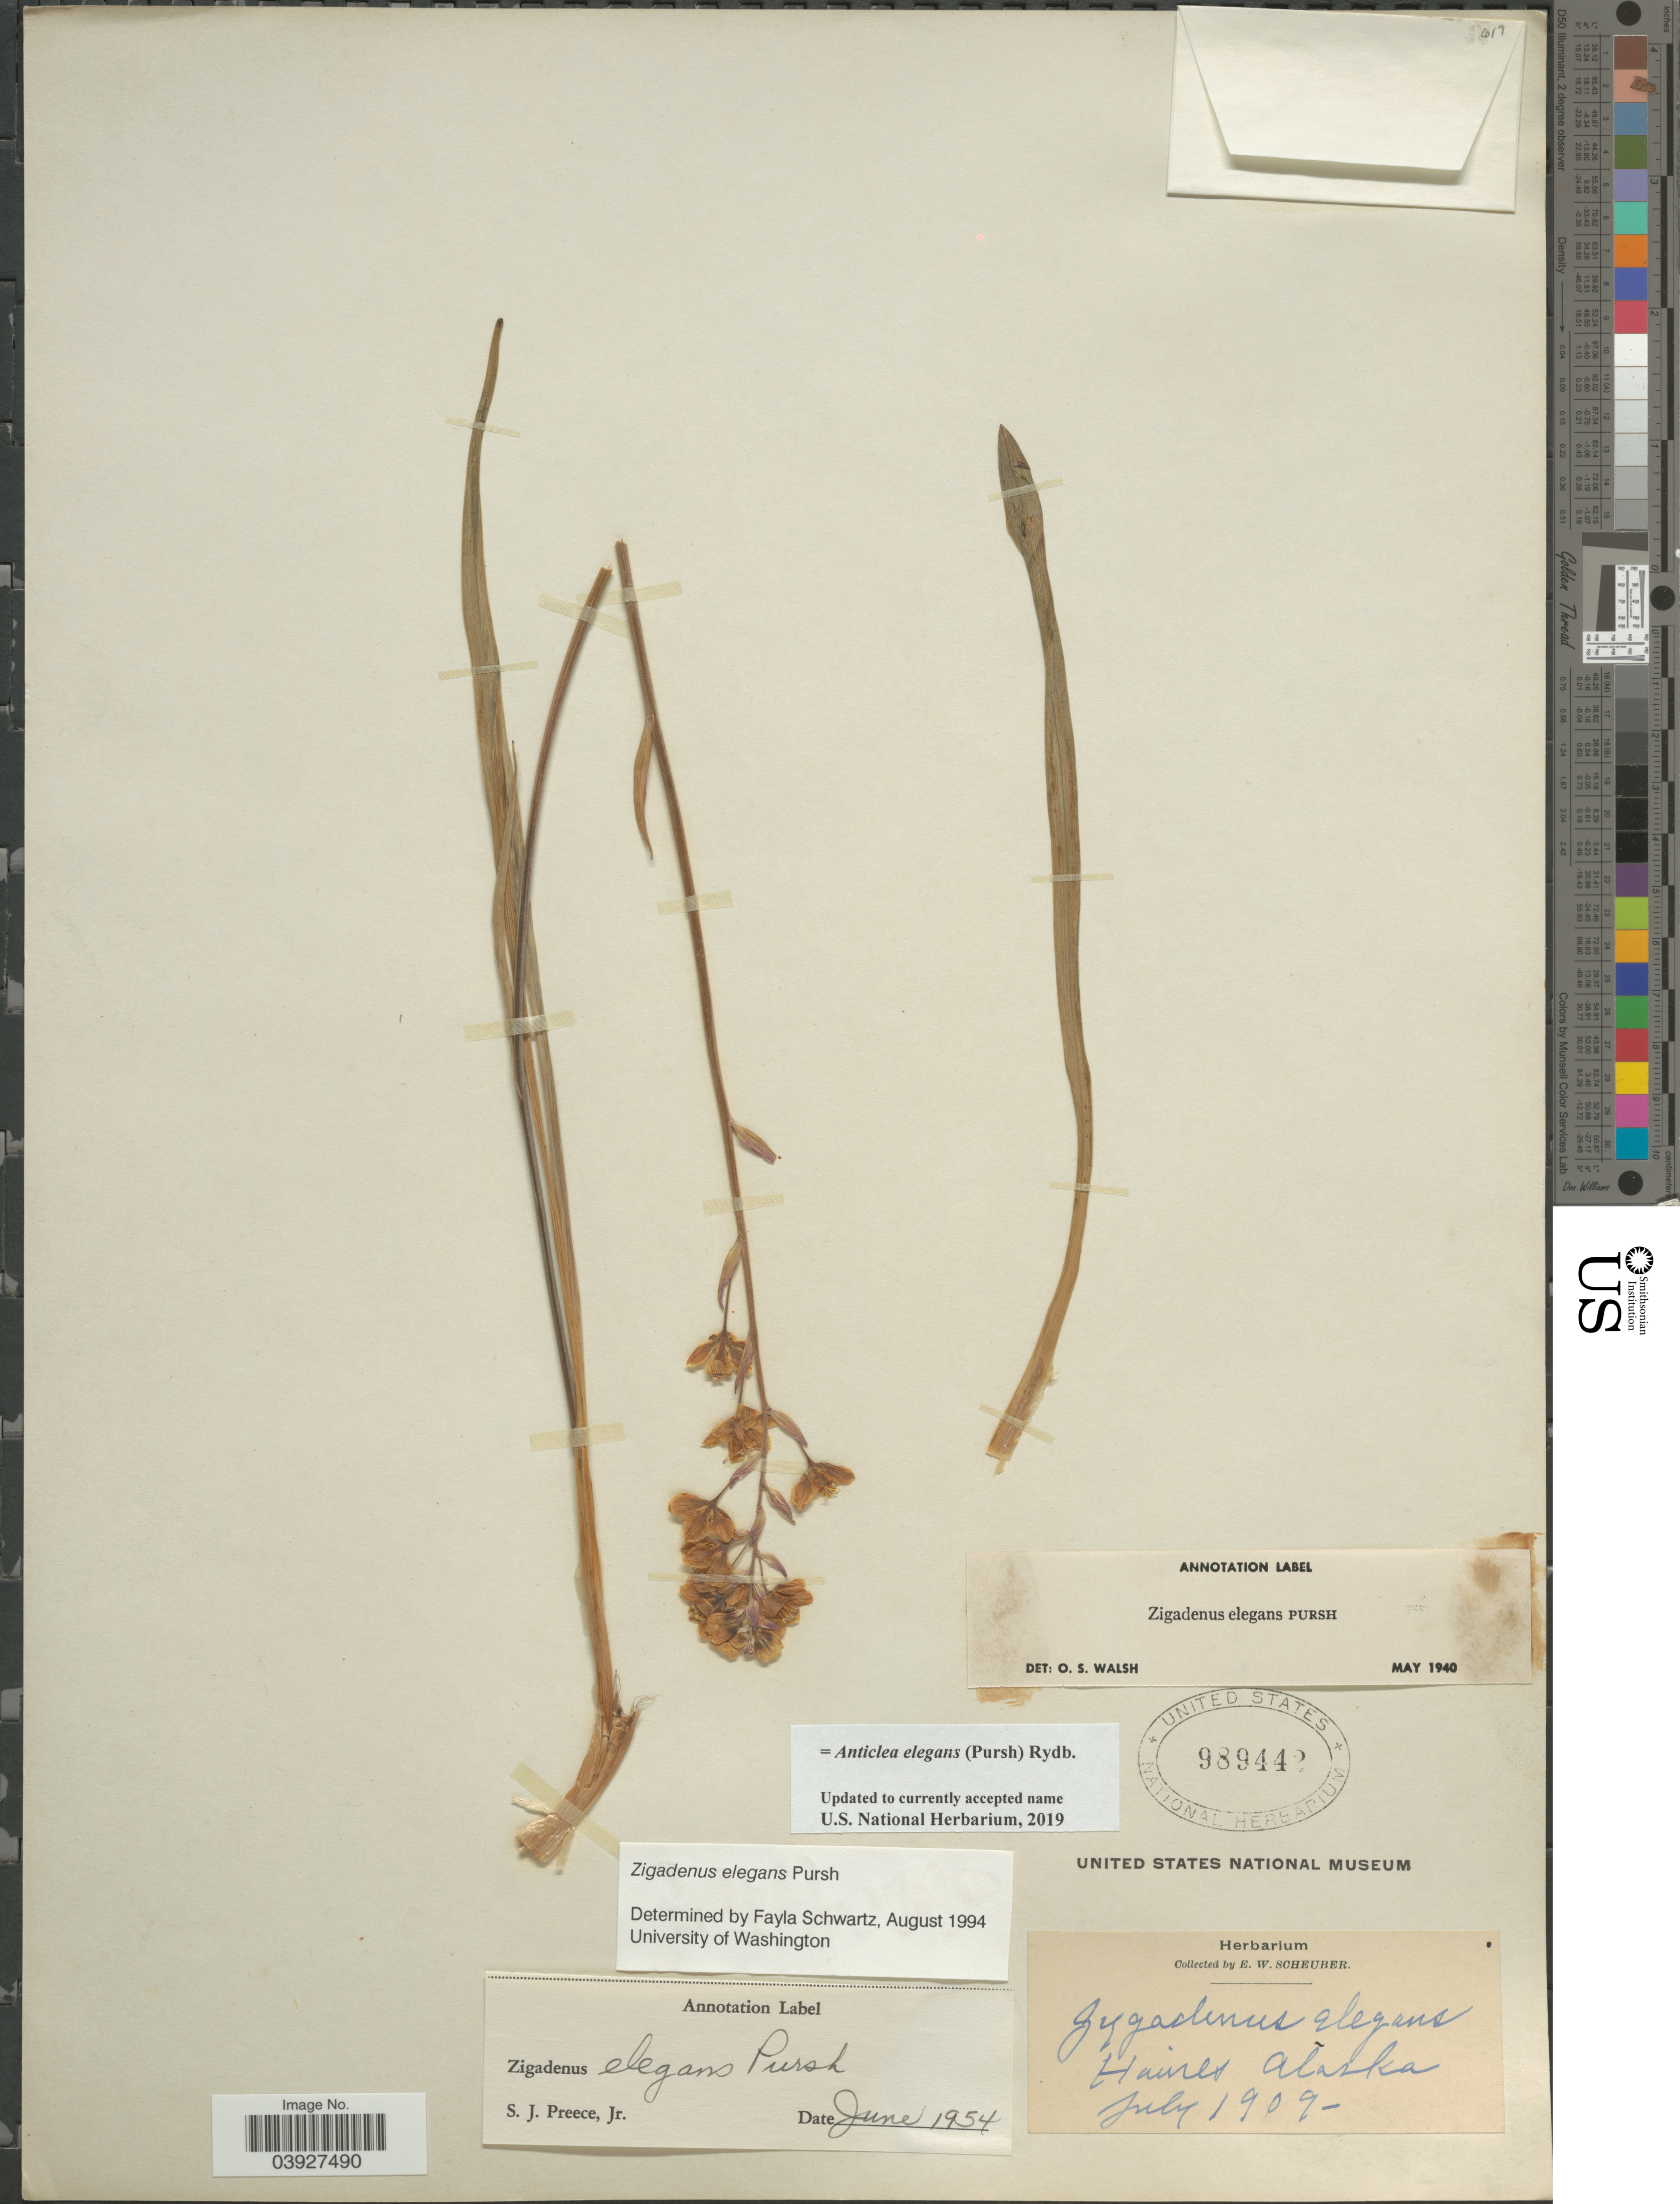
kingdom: Plantae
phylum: Tracheophyta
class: Liliopsida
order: Liliales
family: Melanthiaceae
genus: Anticlea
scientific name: Anticlea elegans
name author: (Pursh) Rydb.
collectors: E. Scheuber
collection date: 1909-07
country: United States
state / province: Alaska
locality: Haines.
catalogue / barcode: US 989442